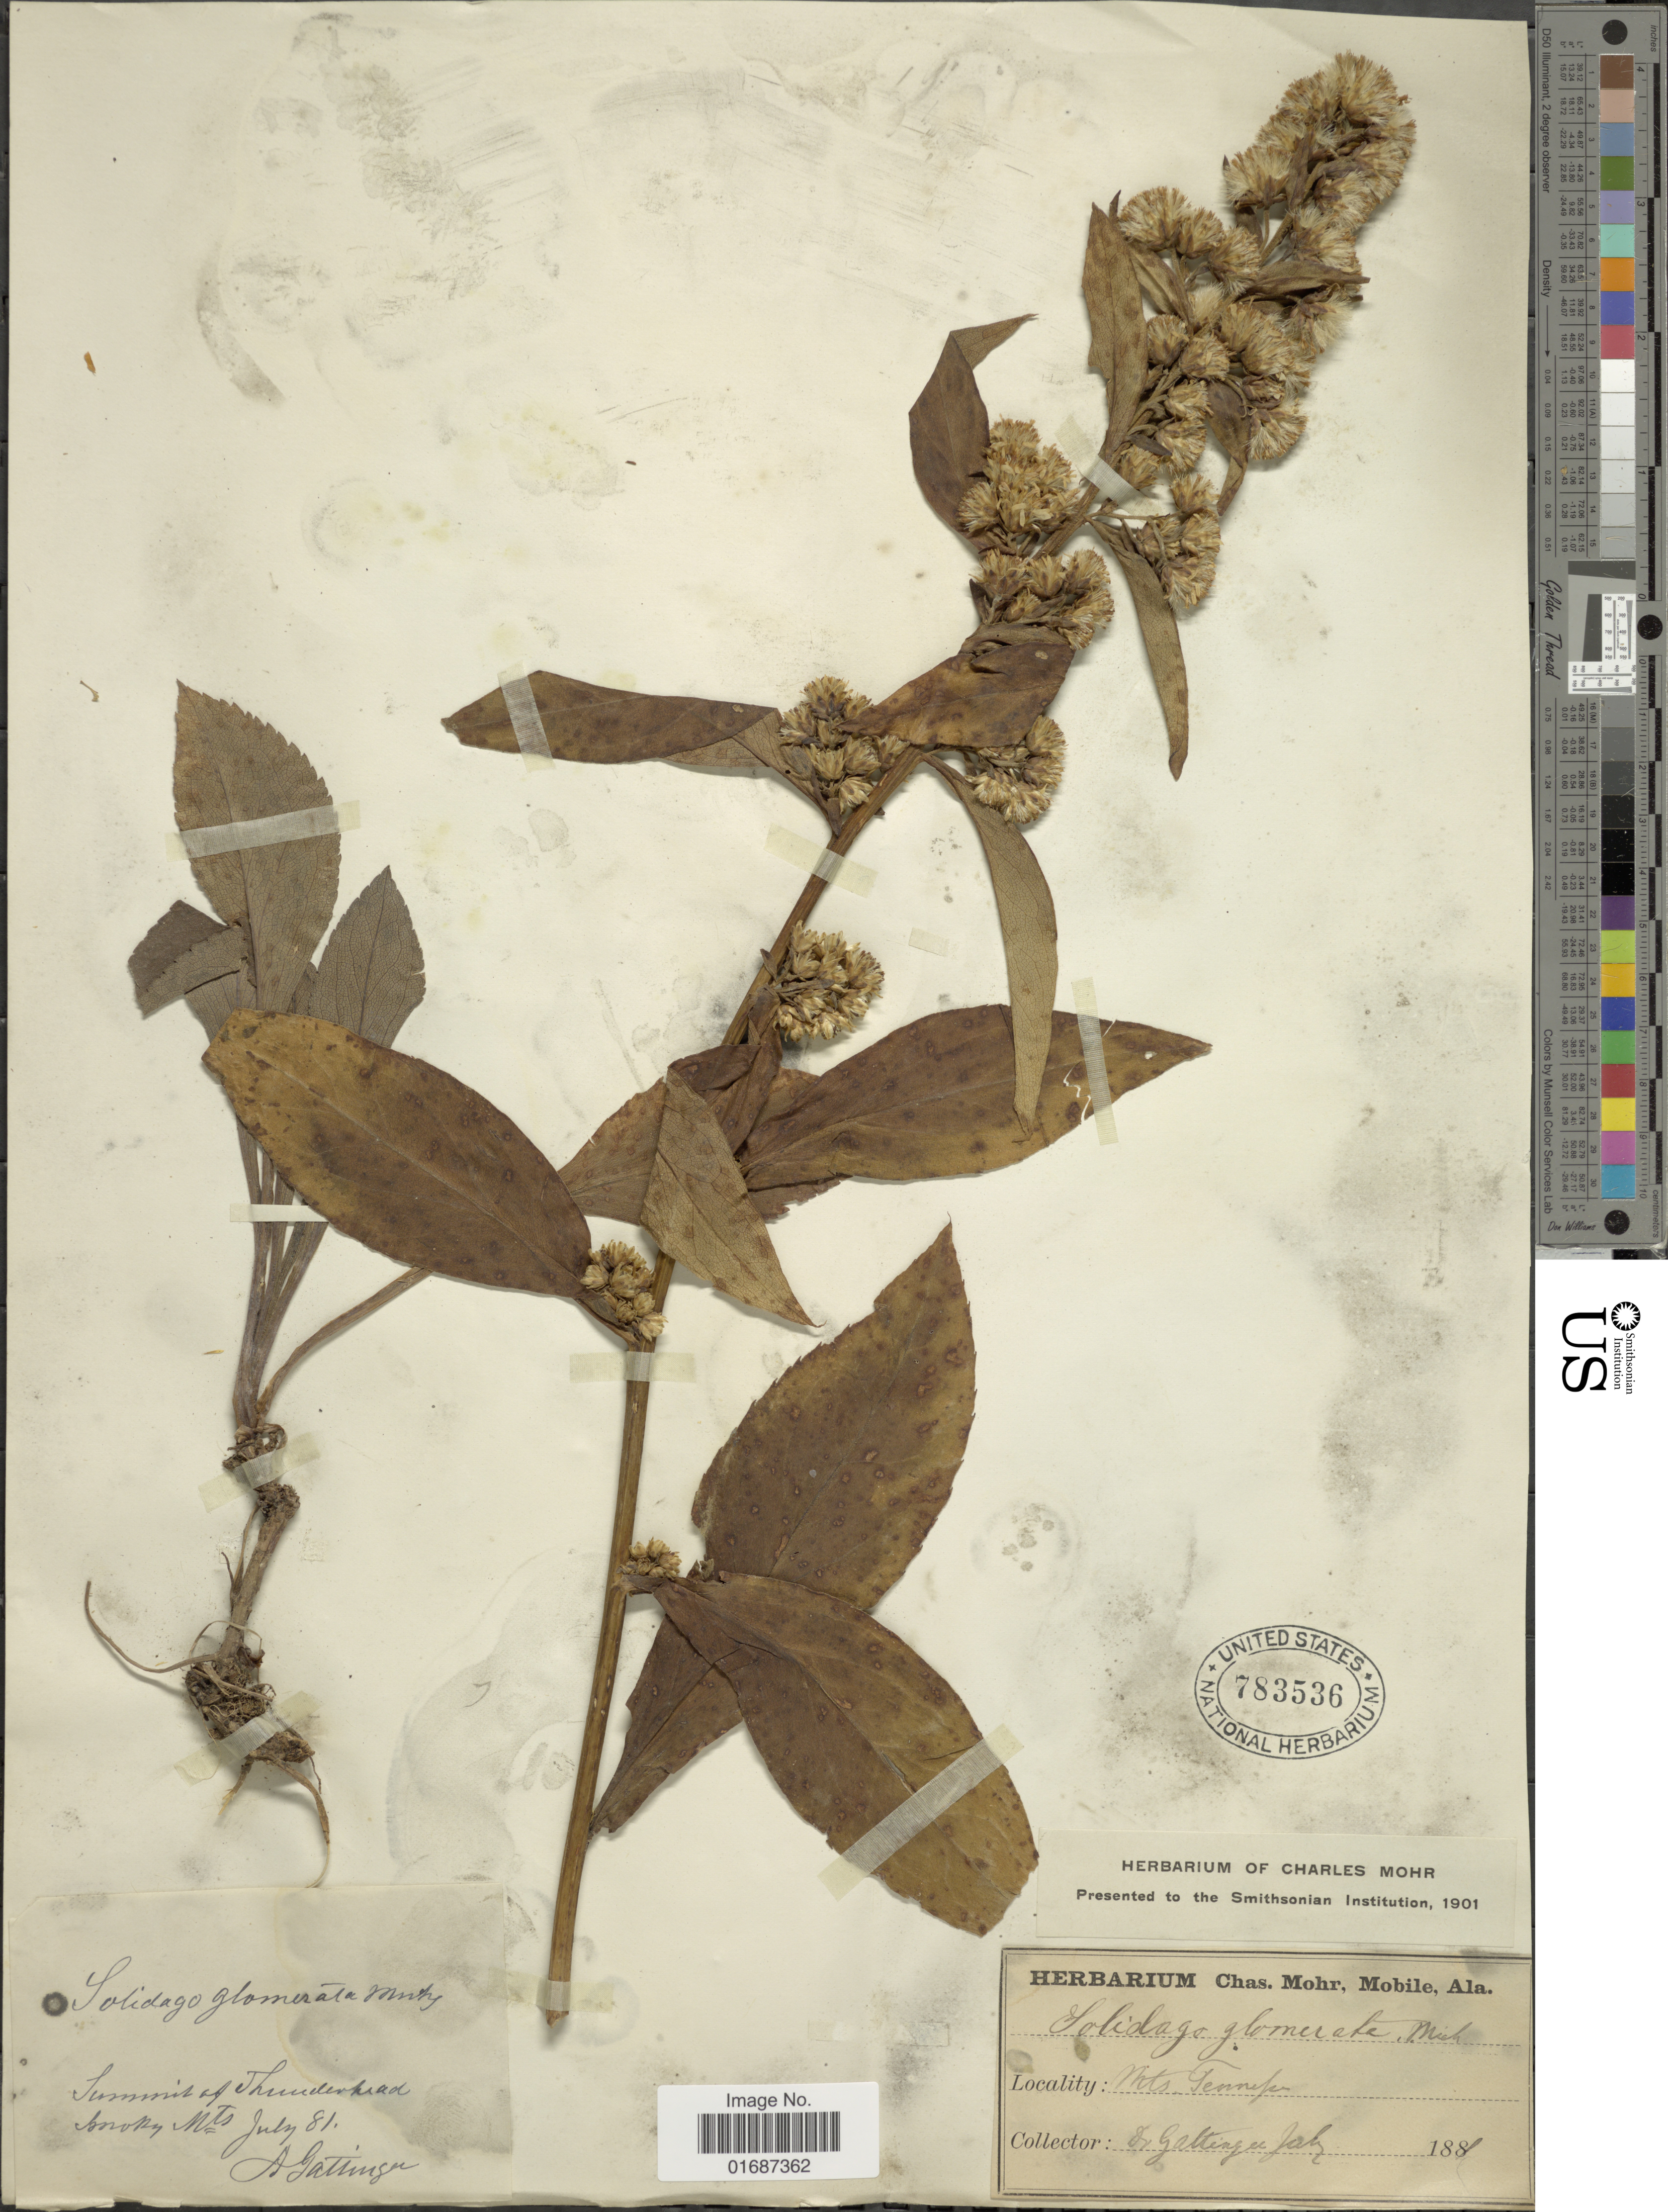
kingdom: Plantae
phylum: Tracheophyta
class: Magnoliopsida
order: Asterales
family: Asteraceae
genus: Solidago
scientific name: Solidago glomerata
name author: Michx.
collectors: A. Gattinger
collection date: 1881-07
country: United States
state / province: Tennessee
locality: Summit of Thunderhead, Smoky Mts, Mts. Tennessee.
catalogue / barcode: US 783536